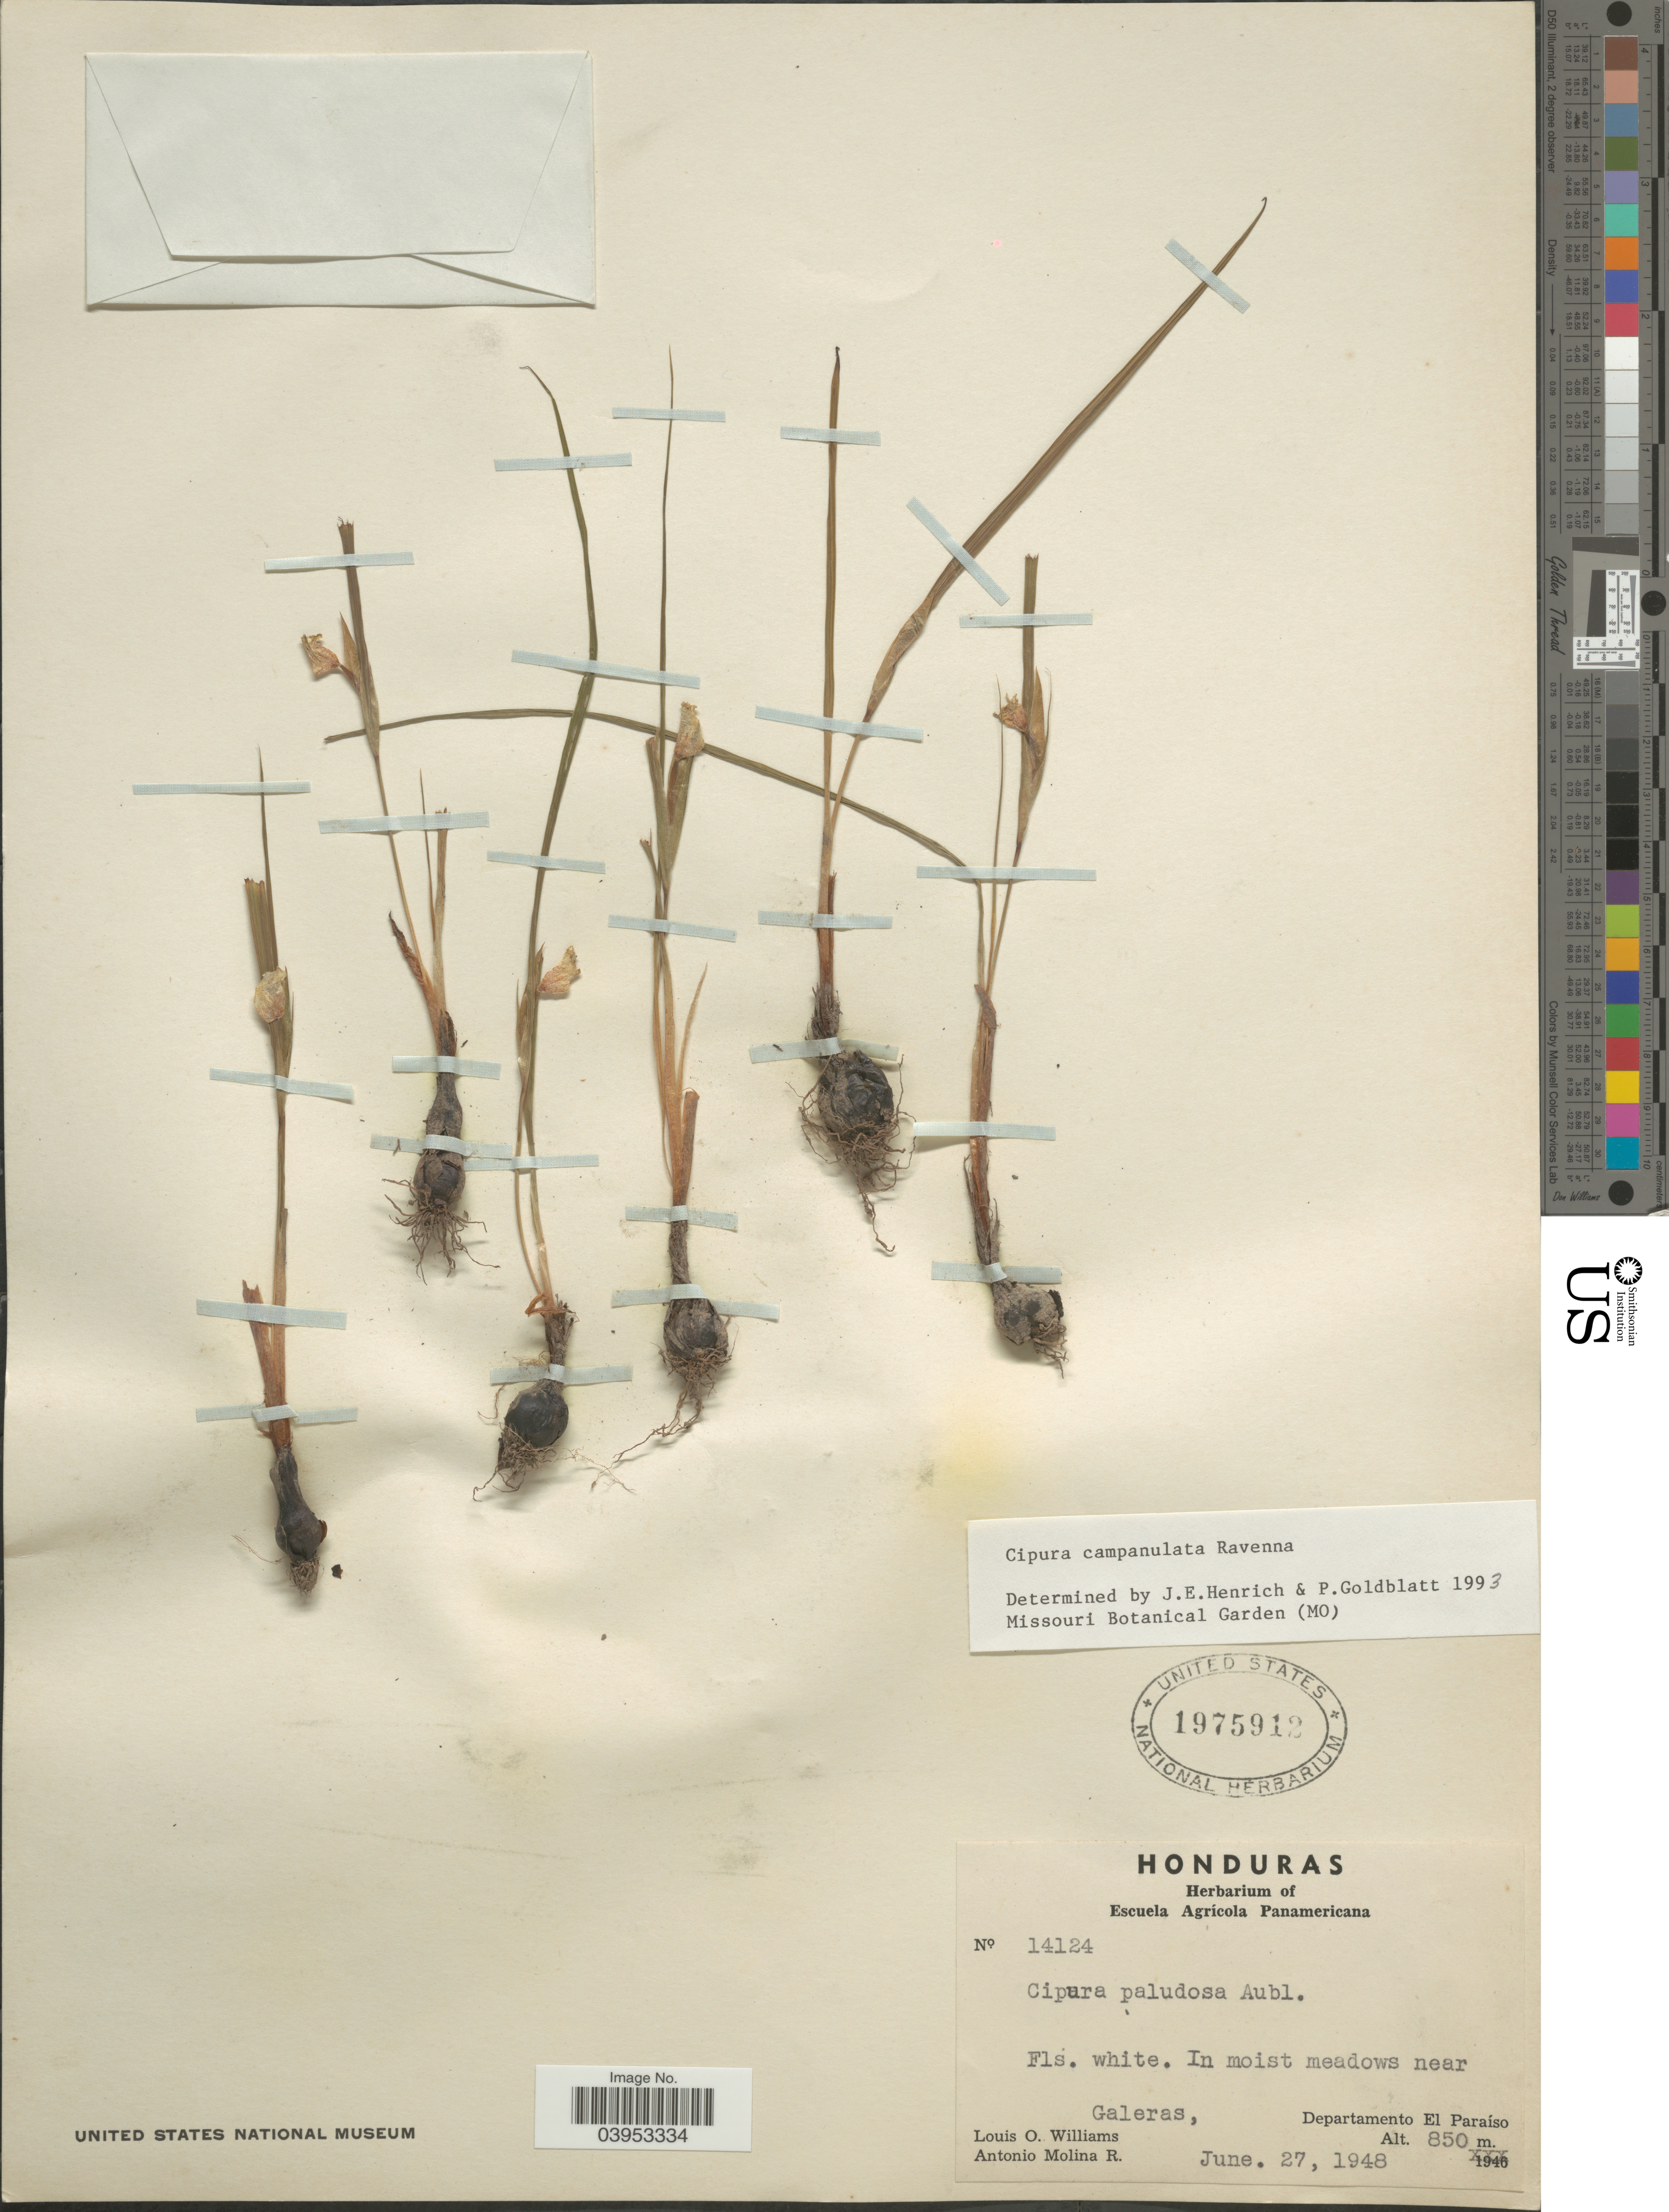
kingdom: Plantae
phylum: Tracheophyta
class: Liliopsida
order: Asparagales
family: Iridaceae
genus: Cipura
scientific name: Cipura campanulata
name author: Ravenna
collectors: L. O. Williams & A. Molina R.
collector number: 14124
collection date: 1948-06-27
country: Honduras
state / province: El Paraiso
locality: In moist meadows near Galeras, Departamento El Paraíso.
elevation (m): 850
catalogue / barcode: US 1975912